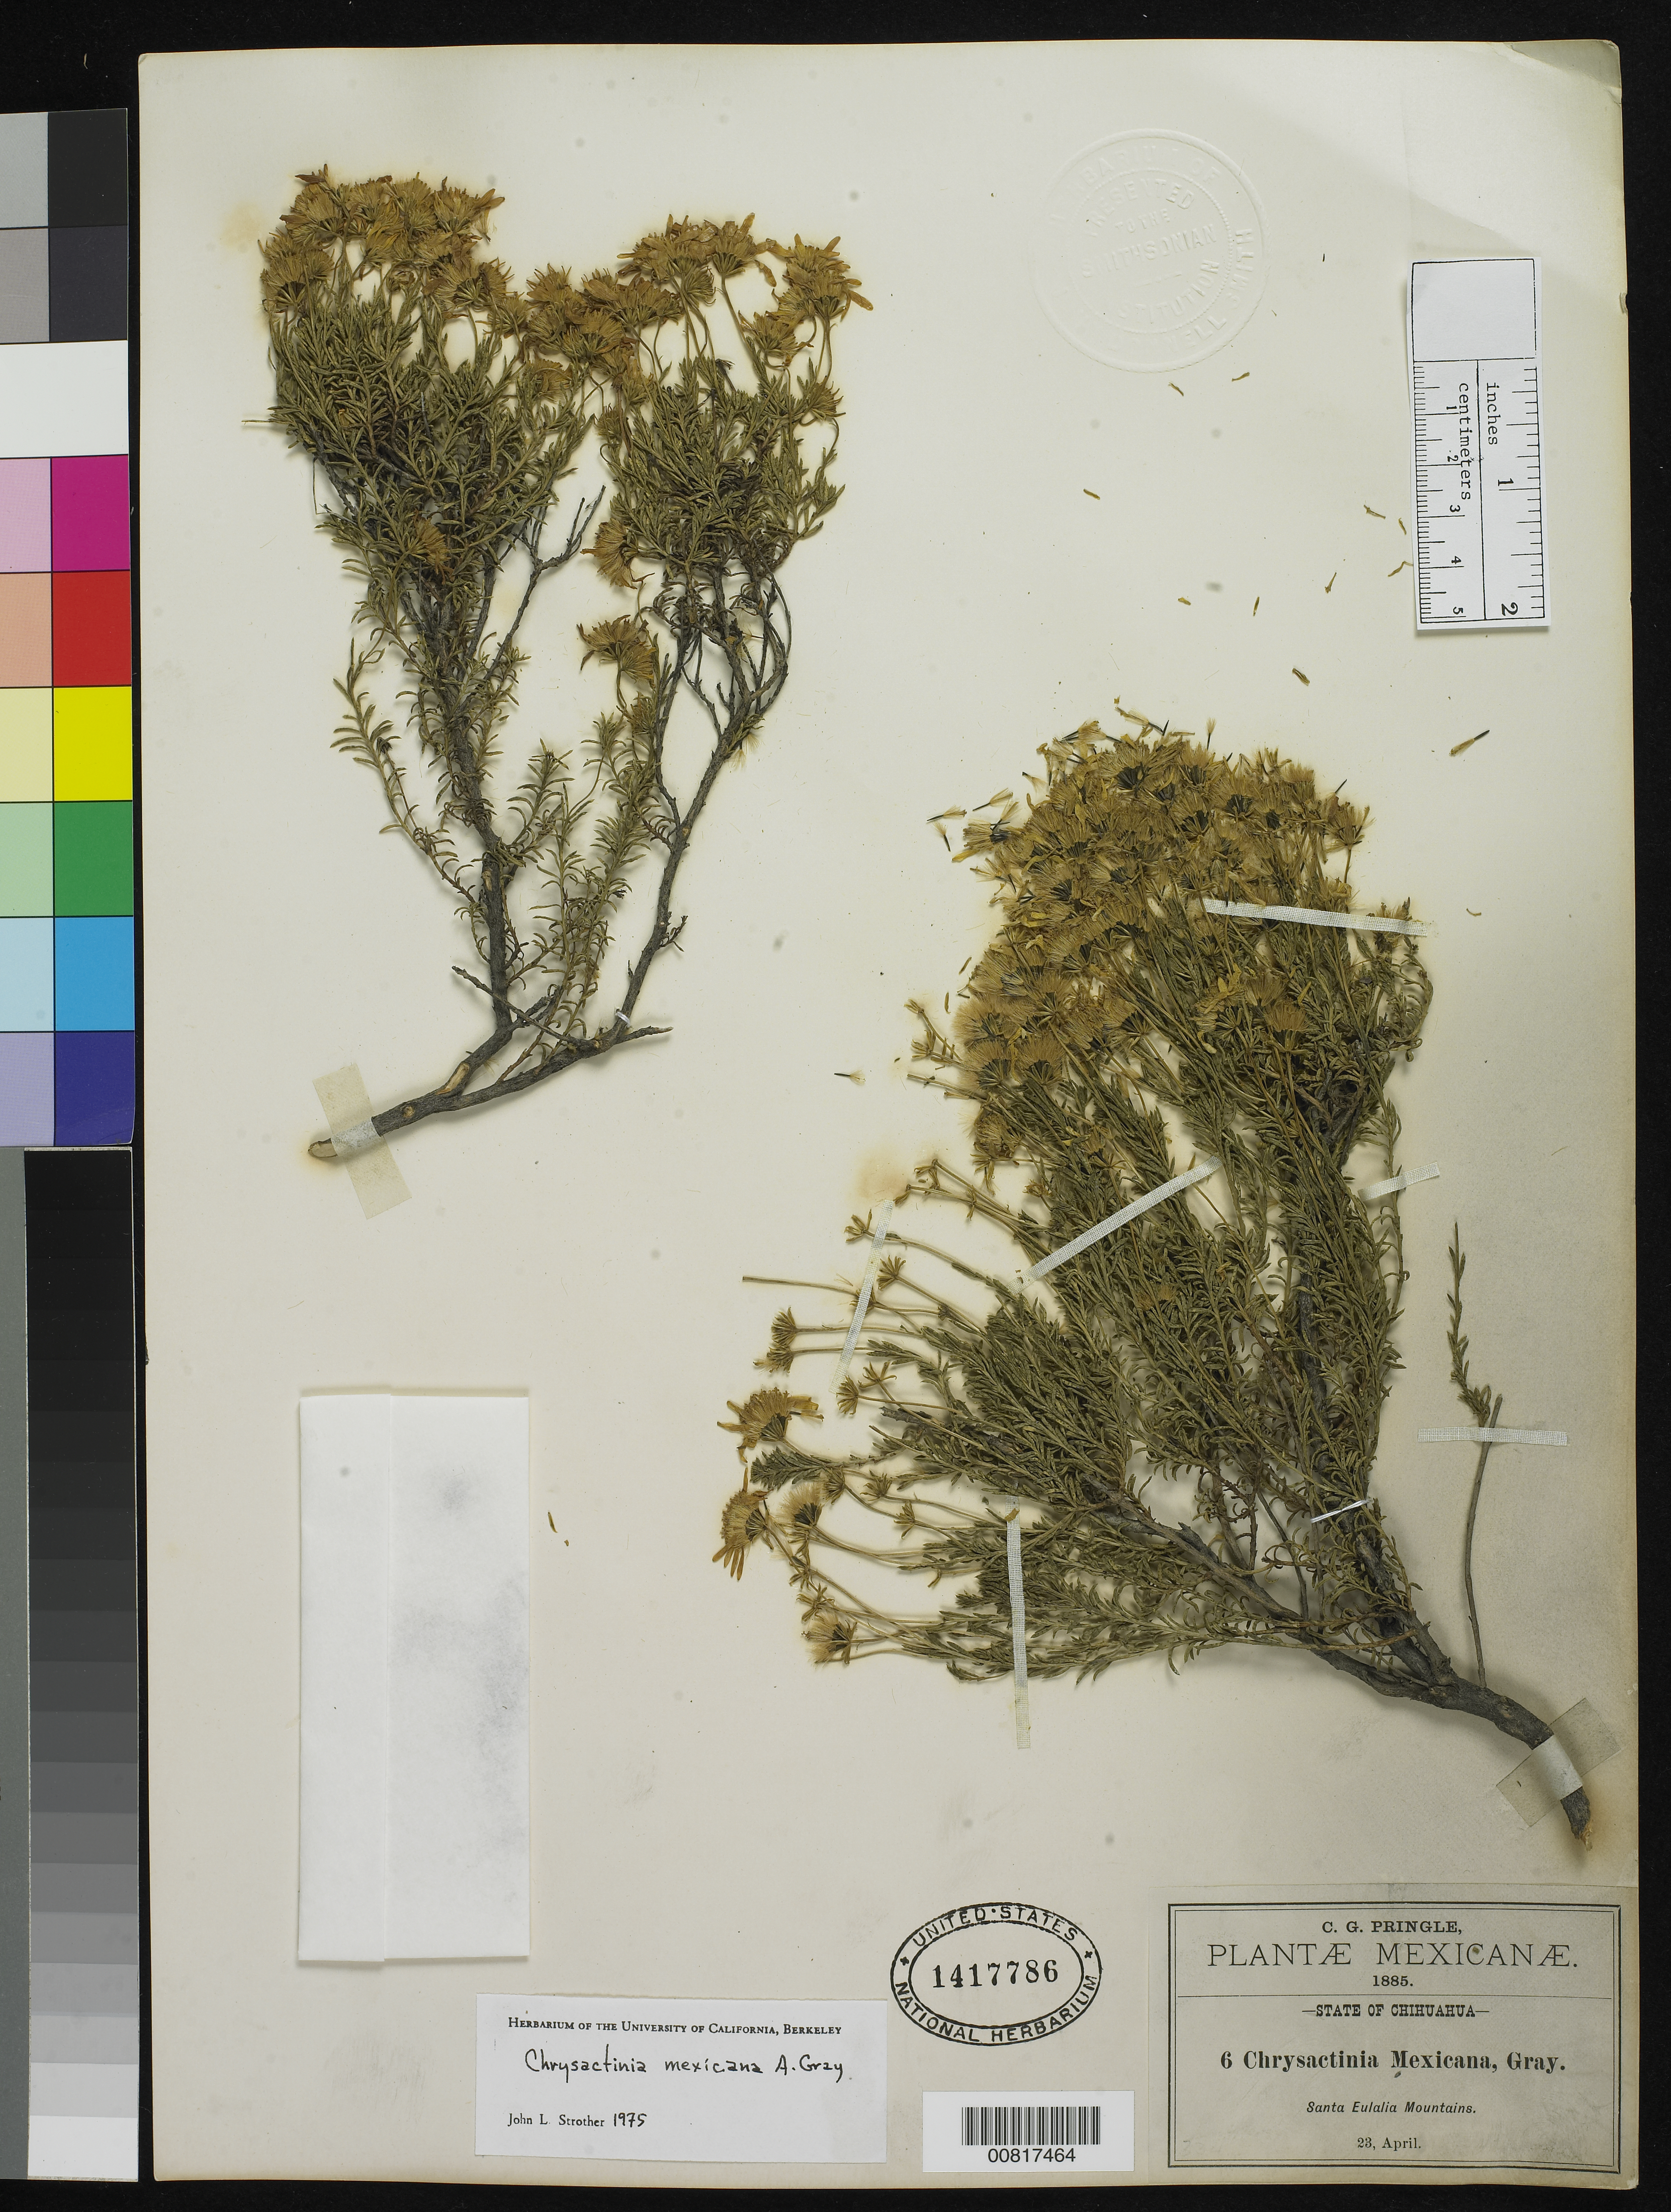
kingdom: Plantae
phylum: Tracheophyta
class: Magnoliopsida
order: Asterales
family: Asteraceae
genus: Chrysactinia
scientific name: Chrysactinia mexicana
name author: A. Gray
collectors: C. G. Pringle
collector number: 6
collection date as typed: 23 Apr 1885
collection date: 1885-04-23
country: Mexico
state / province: Chihuahua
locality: Santa Eulalia Mountains, Chihuahua.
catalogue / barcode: US 1417786